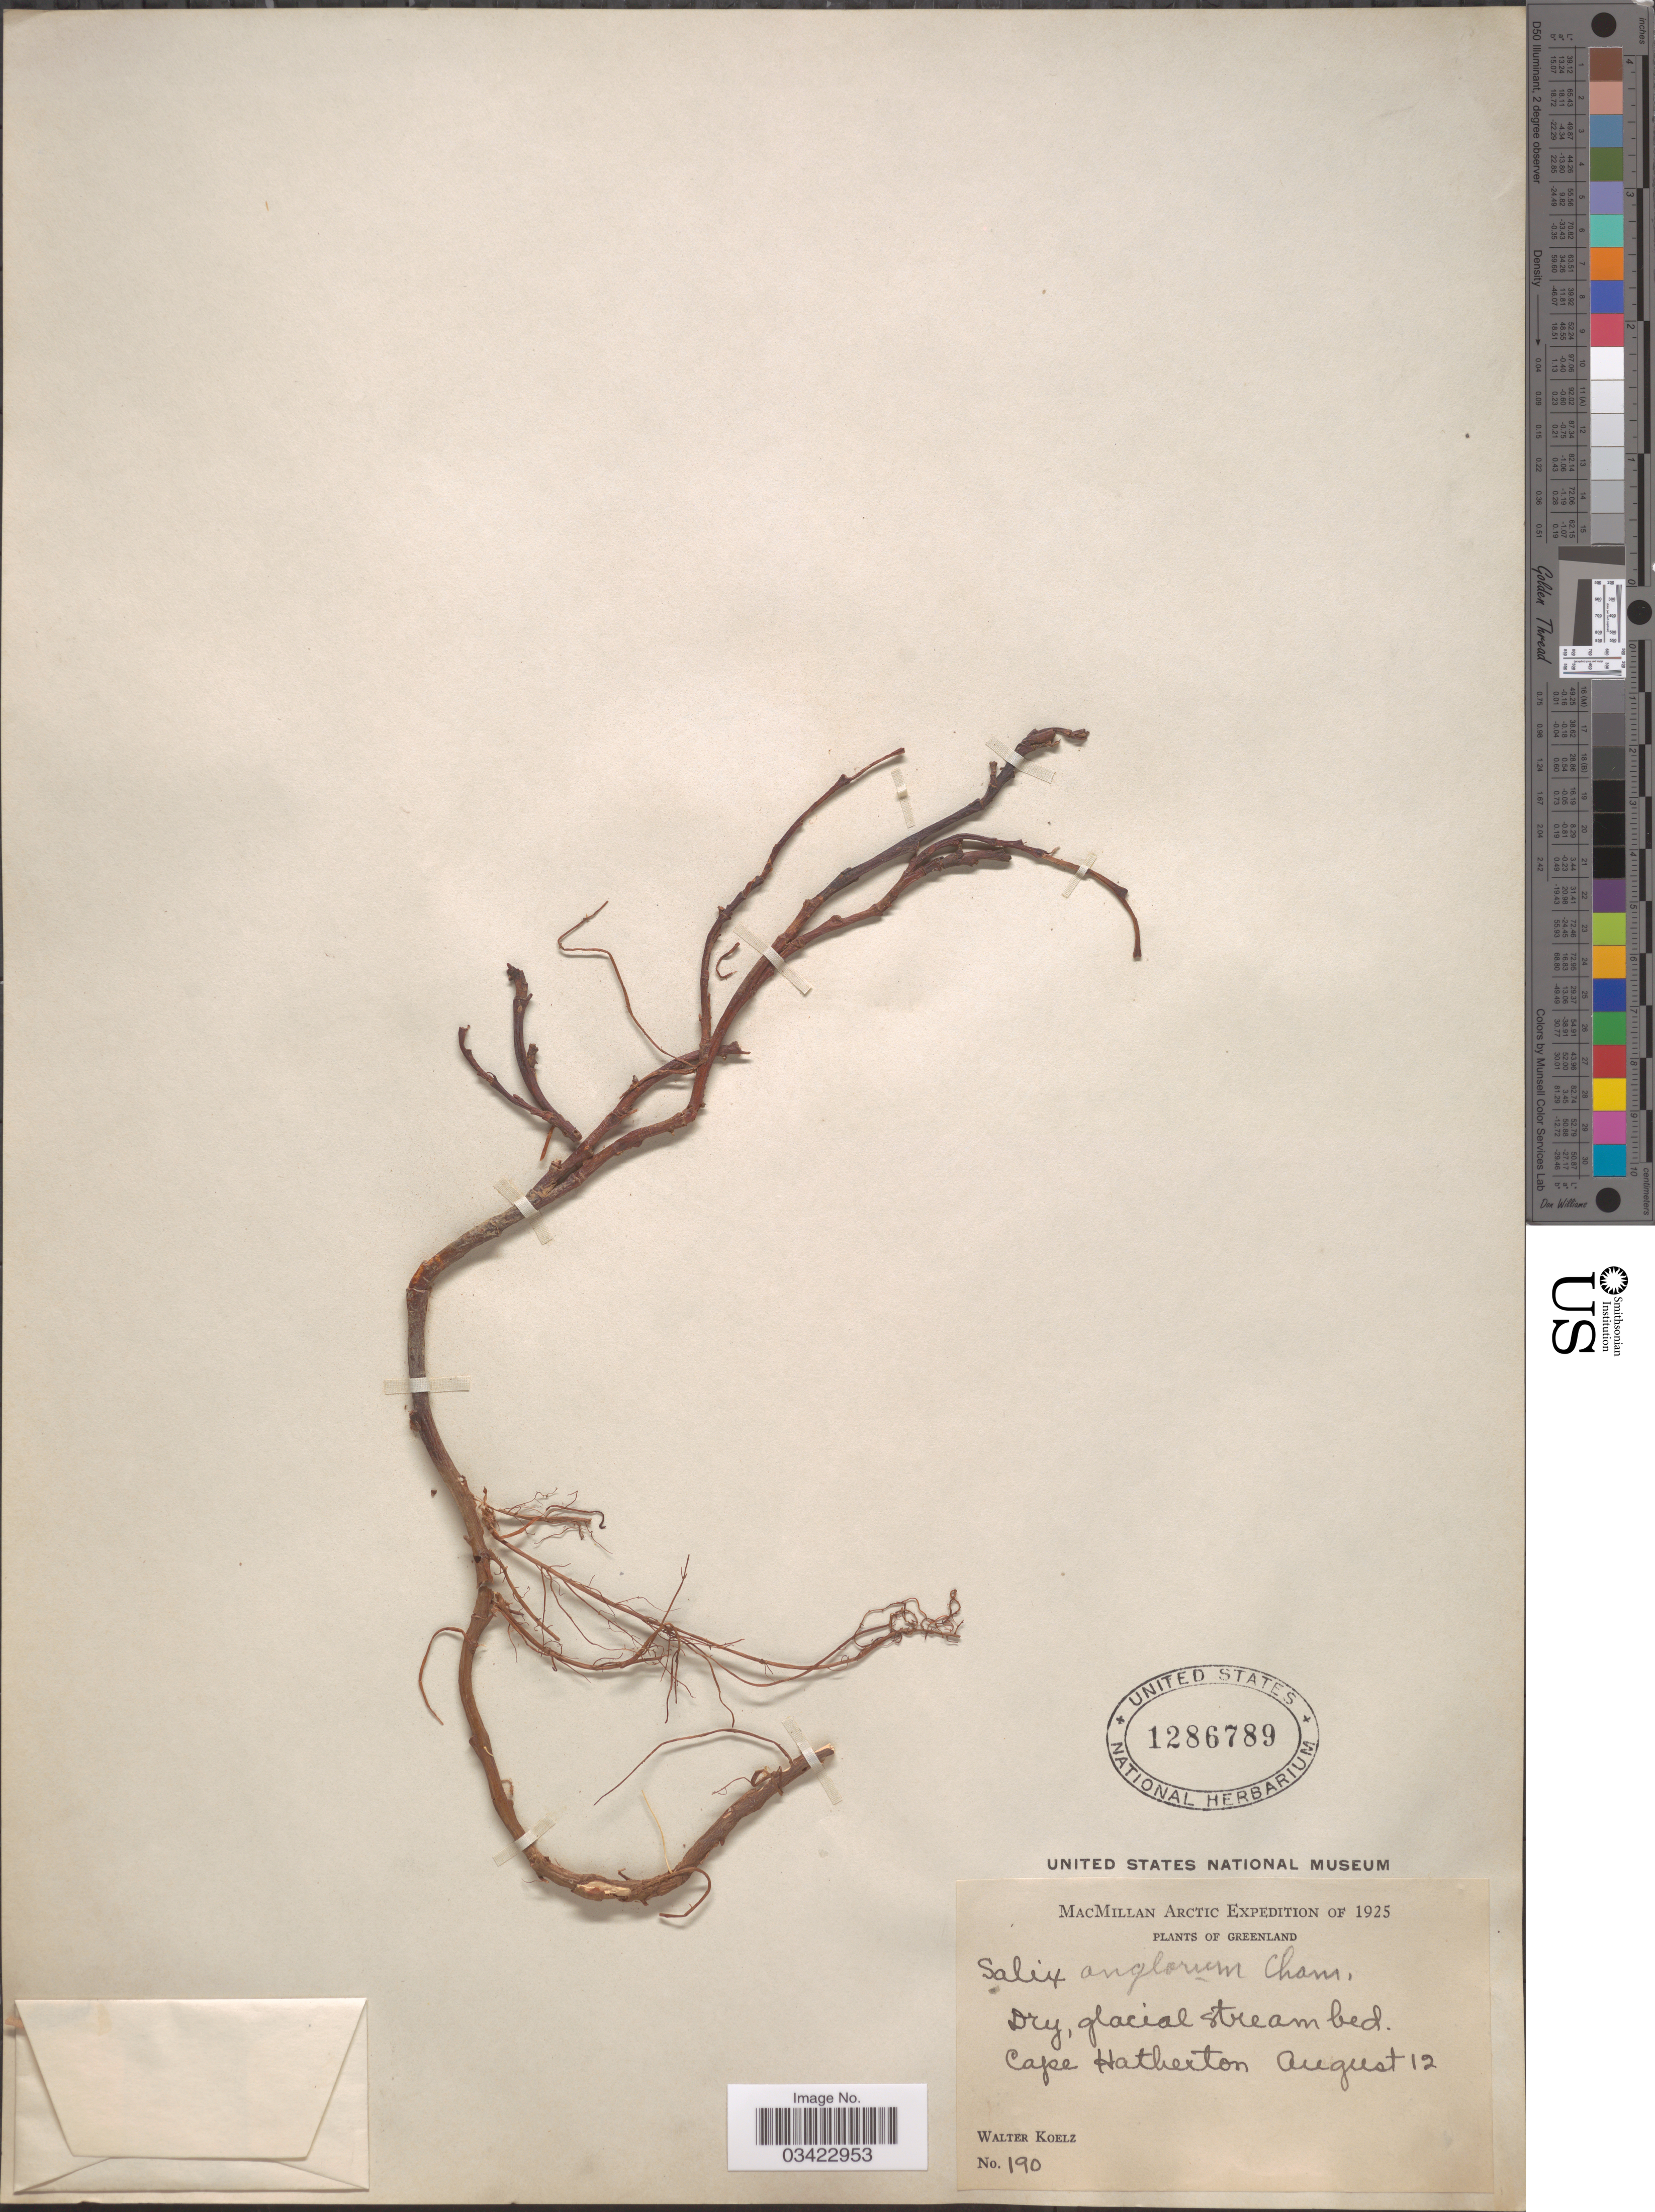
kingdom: Plantae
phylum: Tracheophyta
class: Magnoliopsida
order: Malpighiales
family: Salicaceae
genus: Salix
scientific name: Salix anglorum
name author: Cham.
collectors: W. N. Koelz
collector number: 190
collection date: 1925-08-12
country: Greenland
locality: Cape Hatherton.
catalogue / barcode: US 1286789